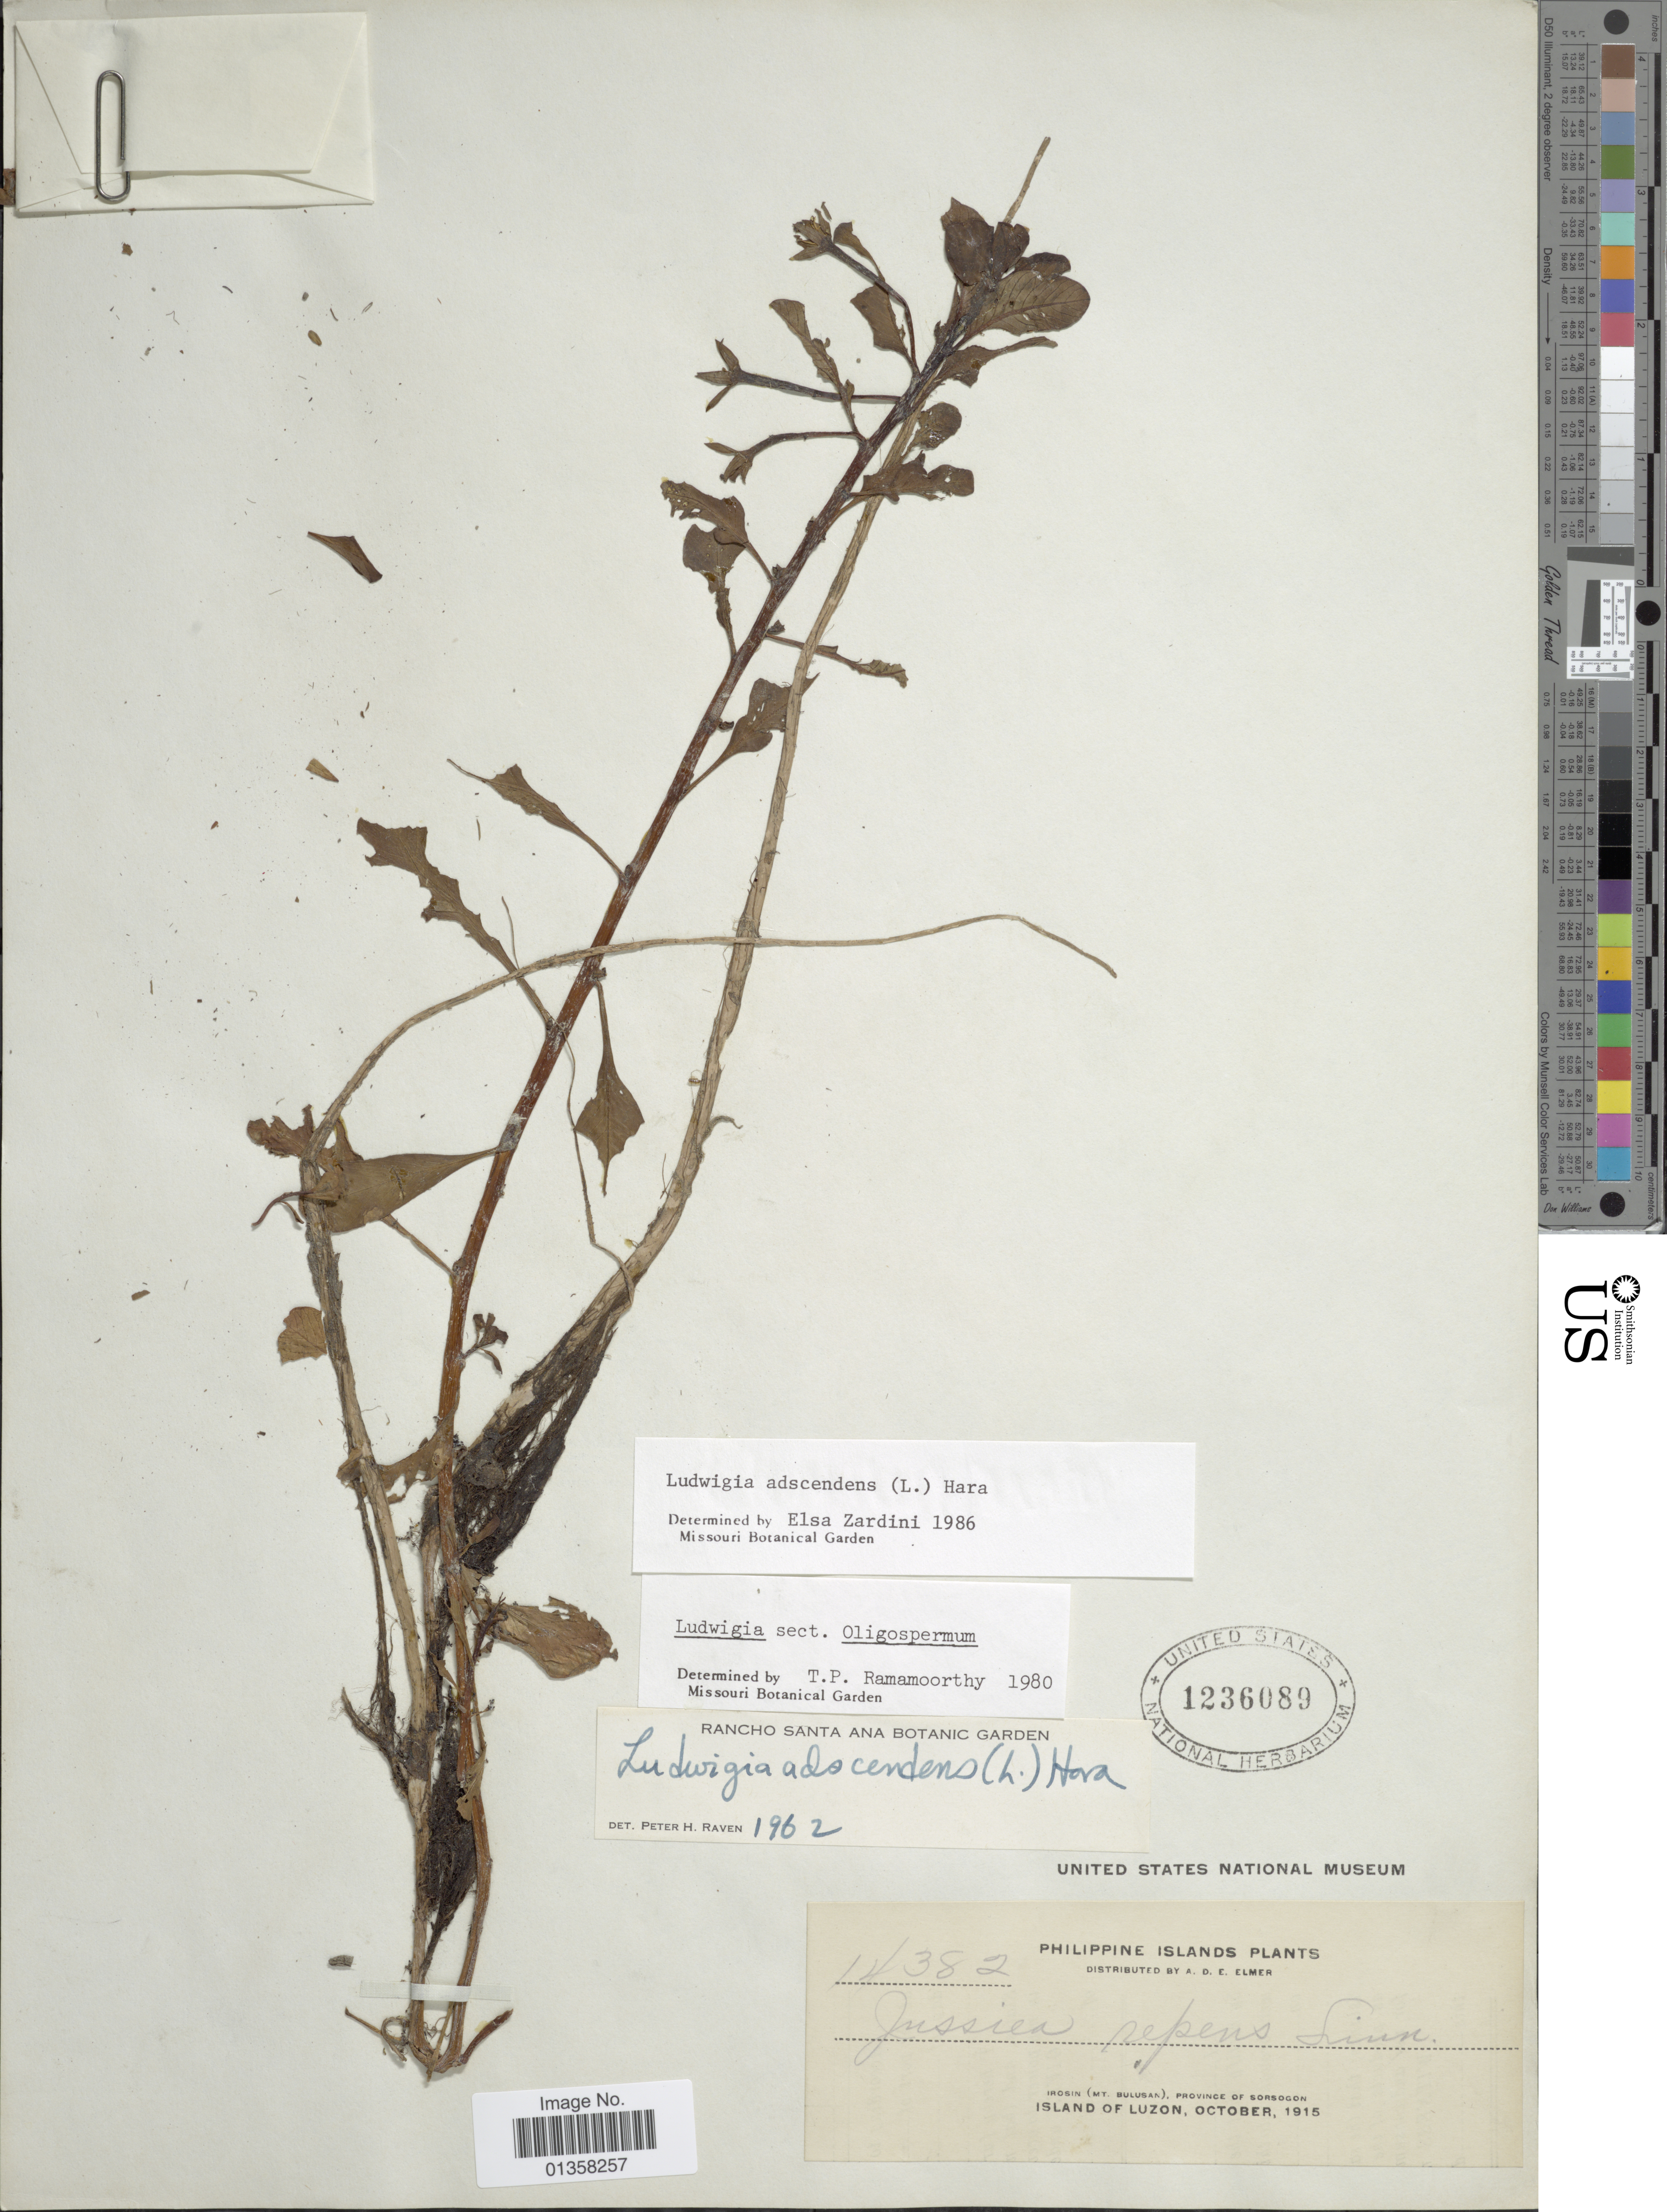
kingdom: Plantae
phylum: Tracheophyta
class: Magnoliopsida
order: Myrtales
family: Onagraceae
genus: Ludwigia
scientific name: Ludwigia adscendens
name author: (L.) H. Hara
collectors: A. D. E. Elmer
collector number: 14382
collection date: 1915-10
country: Philippines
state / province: Central Luzon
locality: Philippine Islands, Irosin (Mt. Bulusan), province of Sorsogon, Island of Luzon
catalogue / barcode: US 1236089